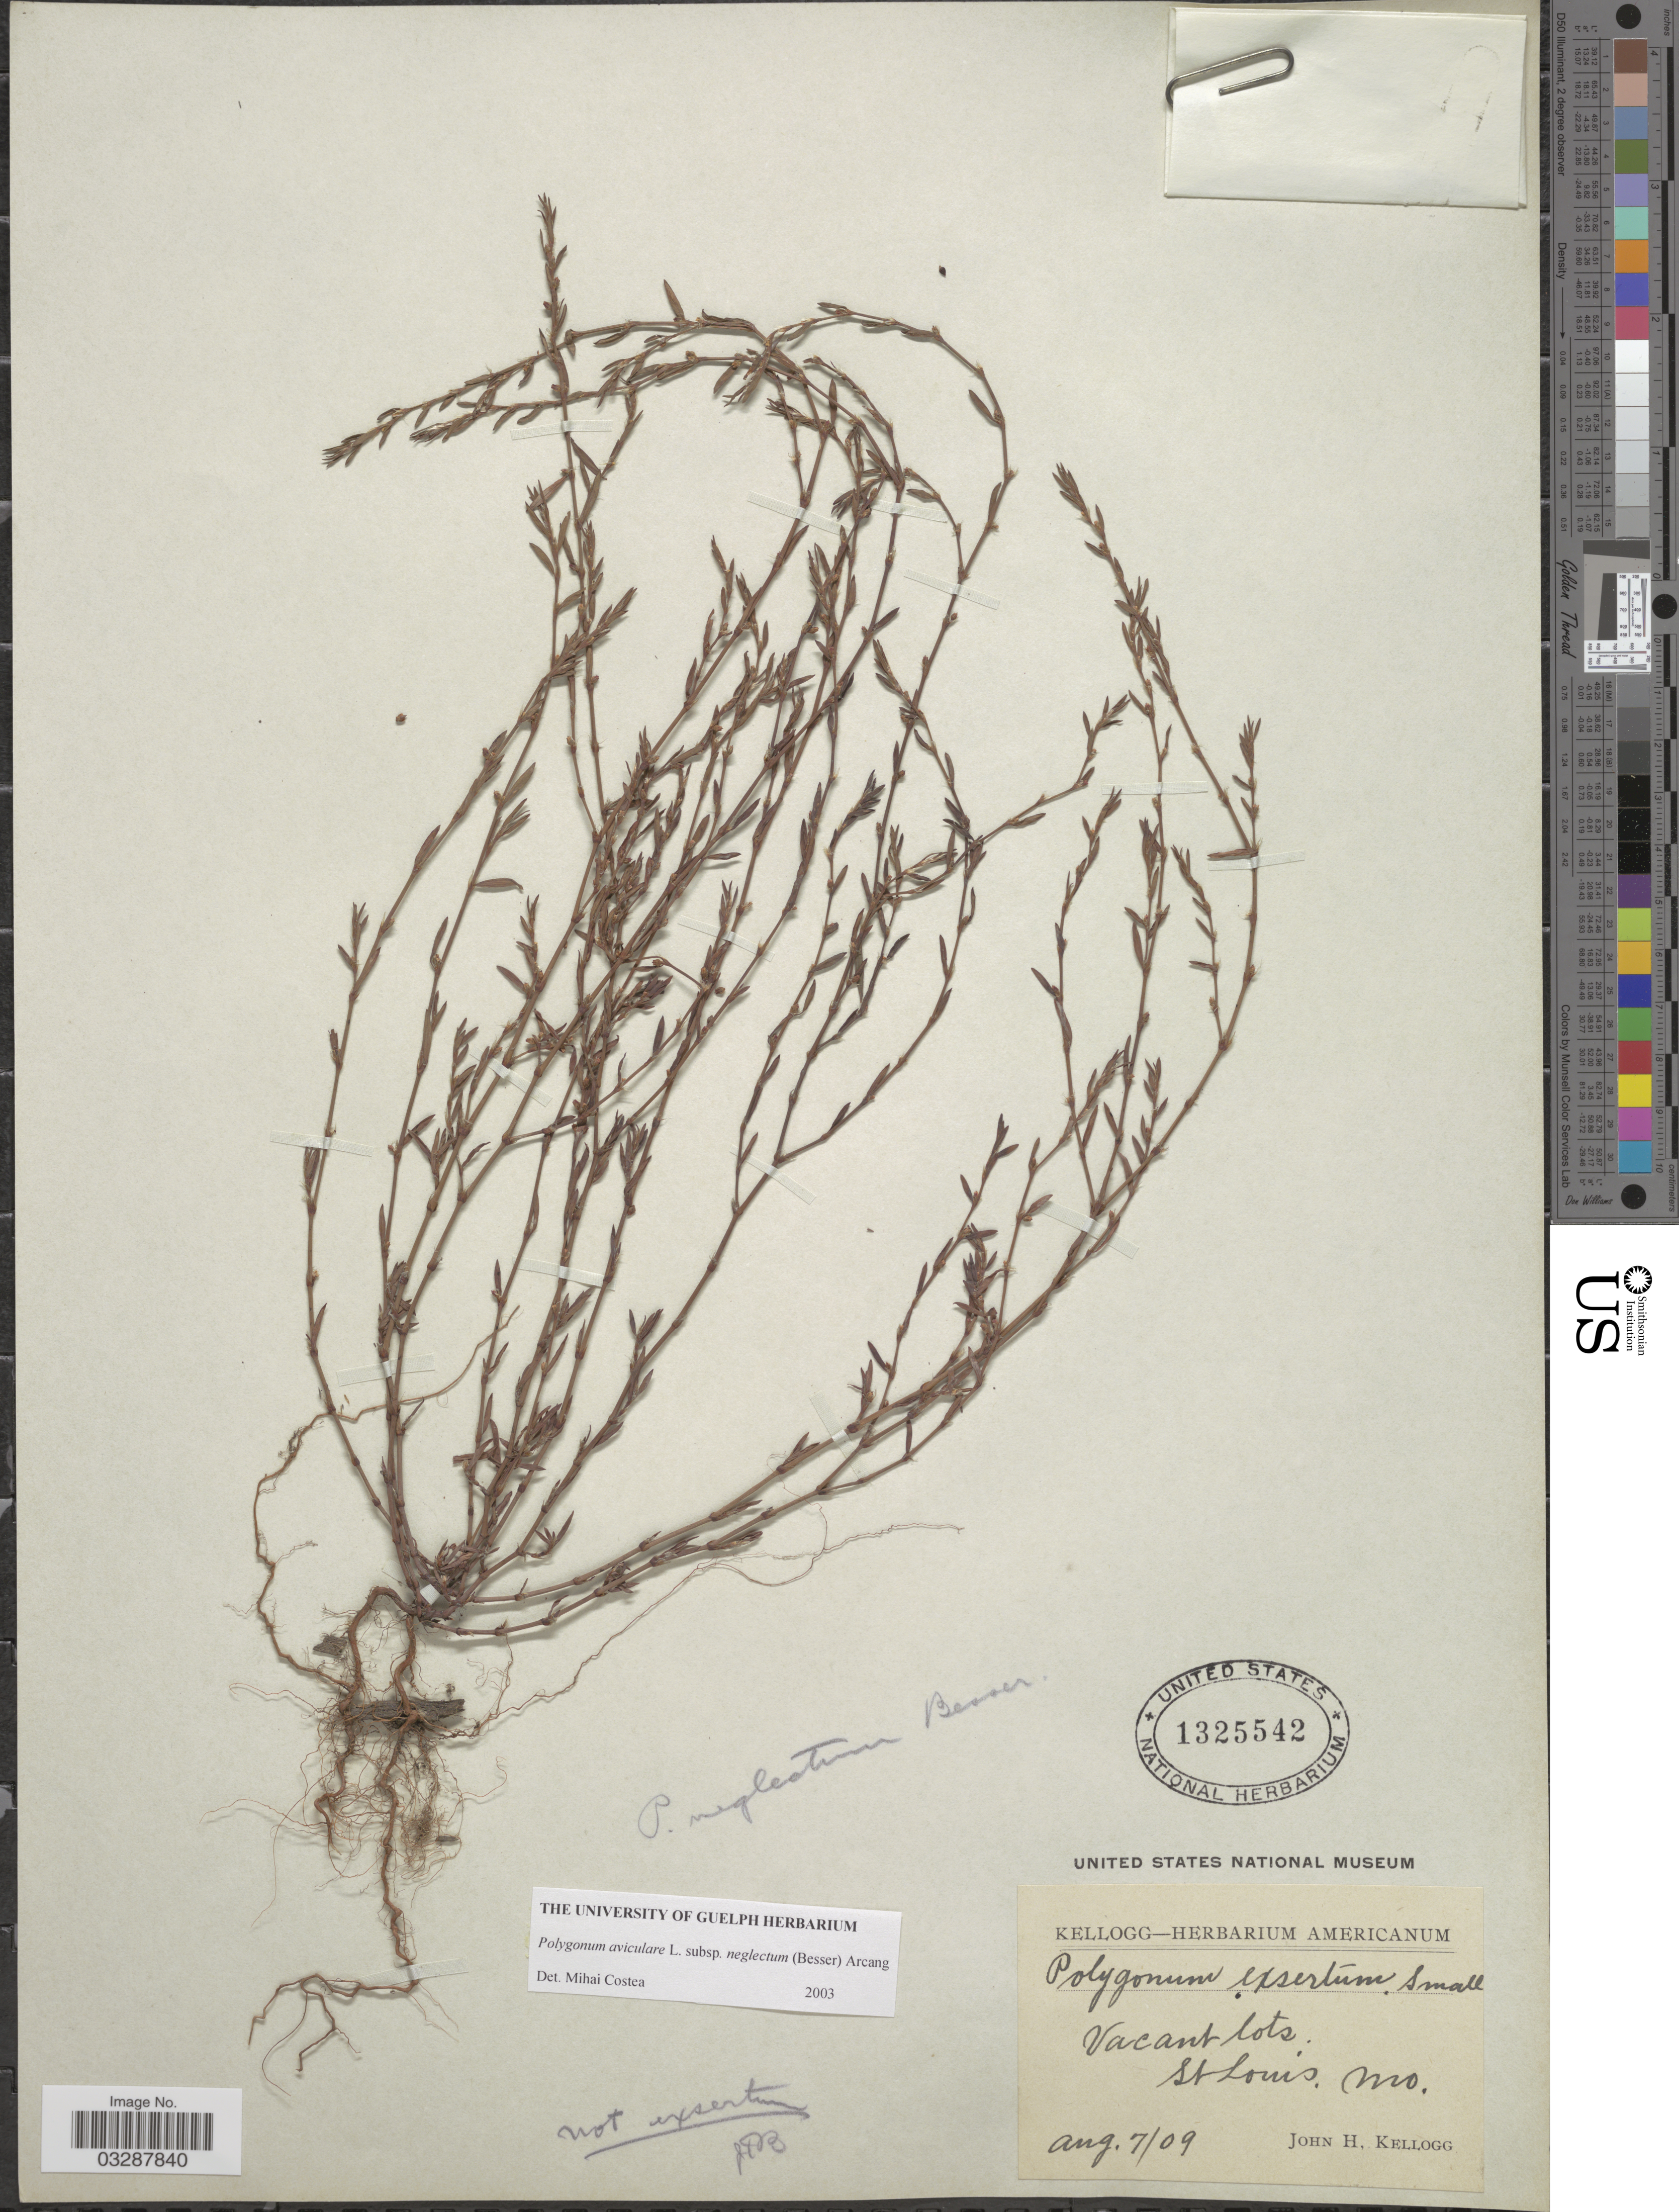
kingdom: Plantae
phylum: Tracheophyta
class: Magnoliopsida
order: Caryophyllales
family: Polygonaceae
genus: Polygonum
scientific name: Polygonum aviculare subsp. neglectum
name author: (Besser) Arcang.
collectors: J. H. Kellogg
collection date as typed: Transcribed d/m/y: 7/8/9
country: United States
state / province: Missouri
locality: Vacant lots. St Louis.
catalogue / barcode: US 1325542